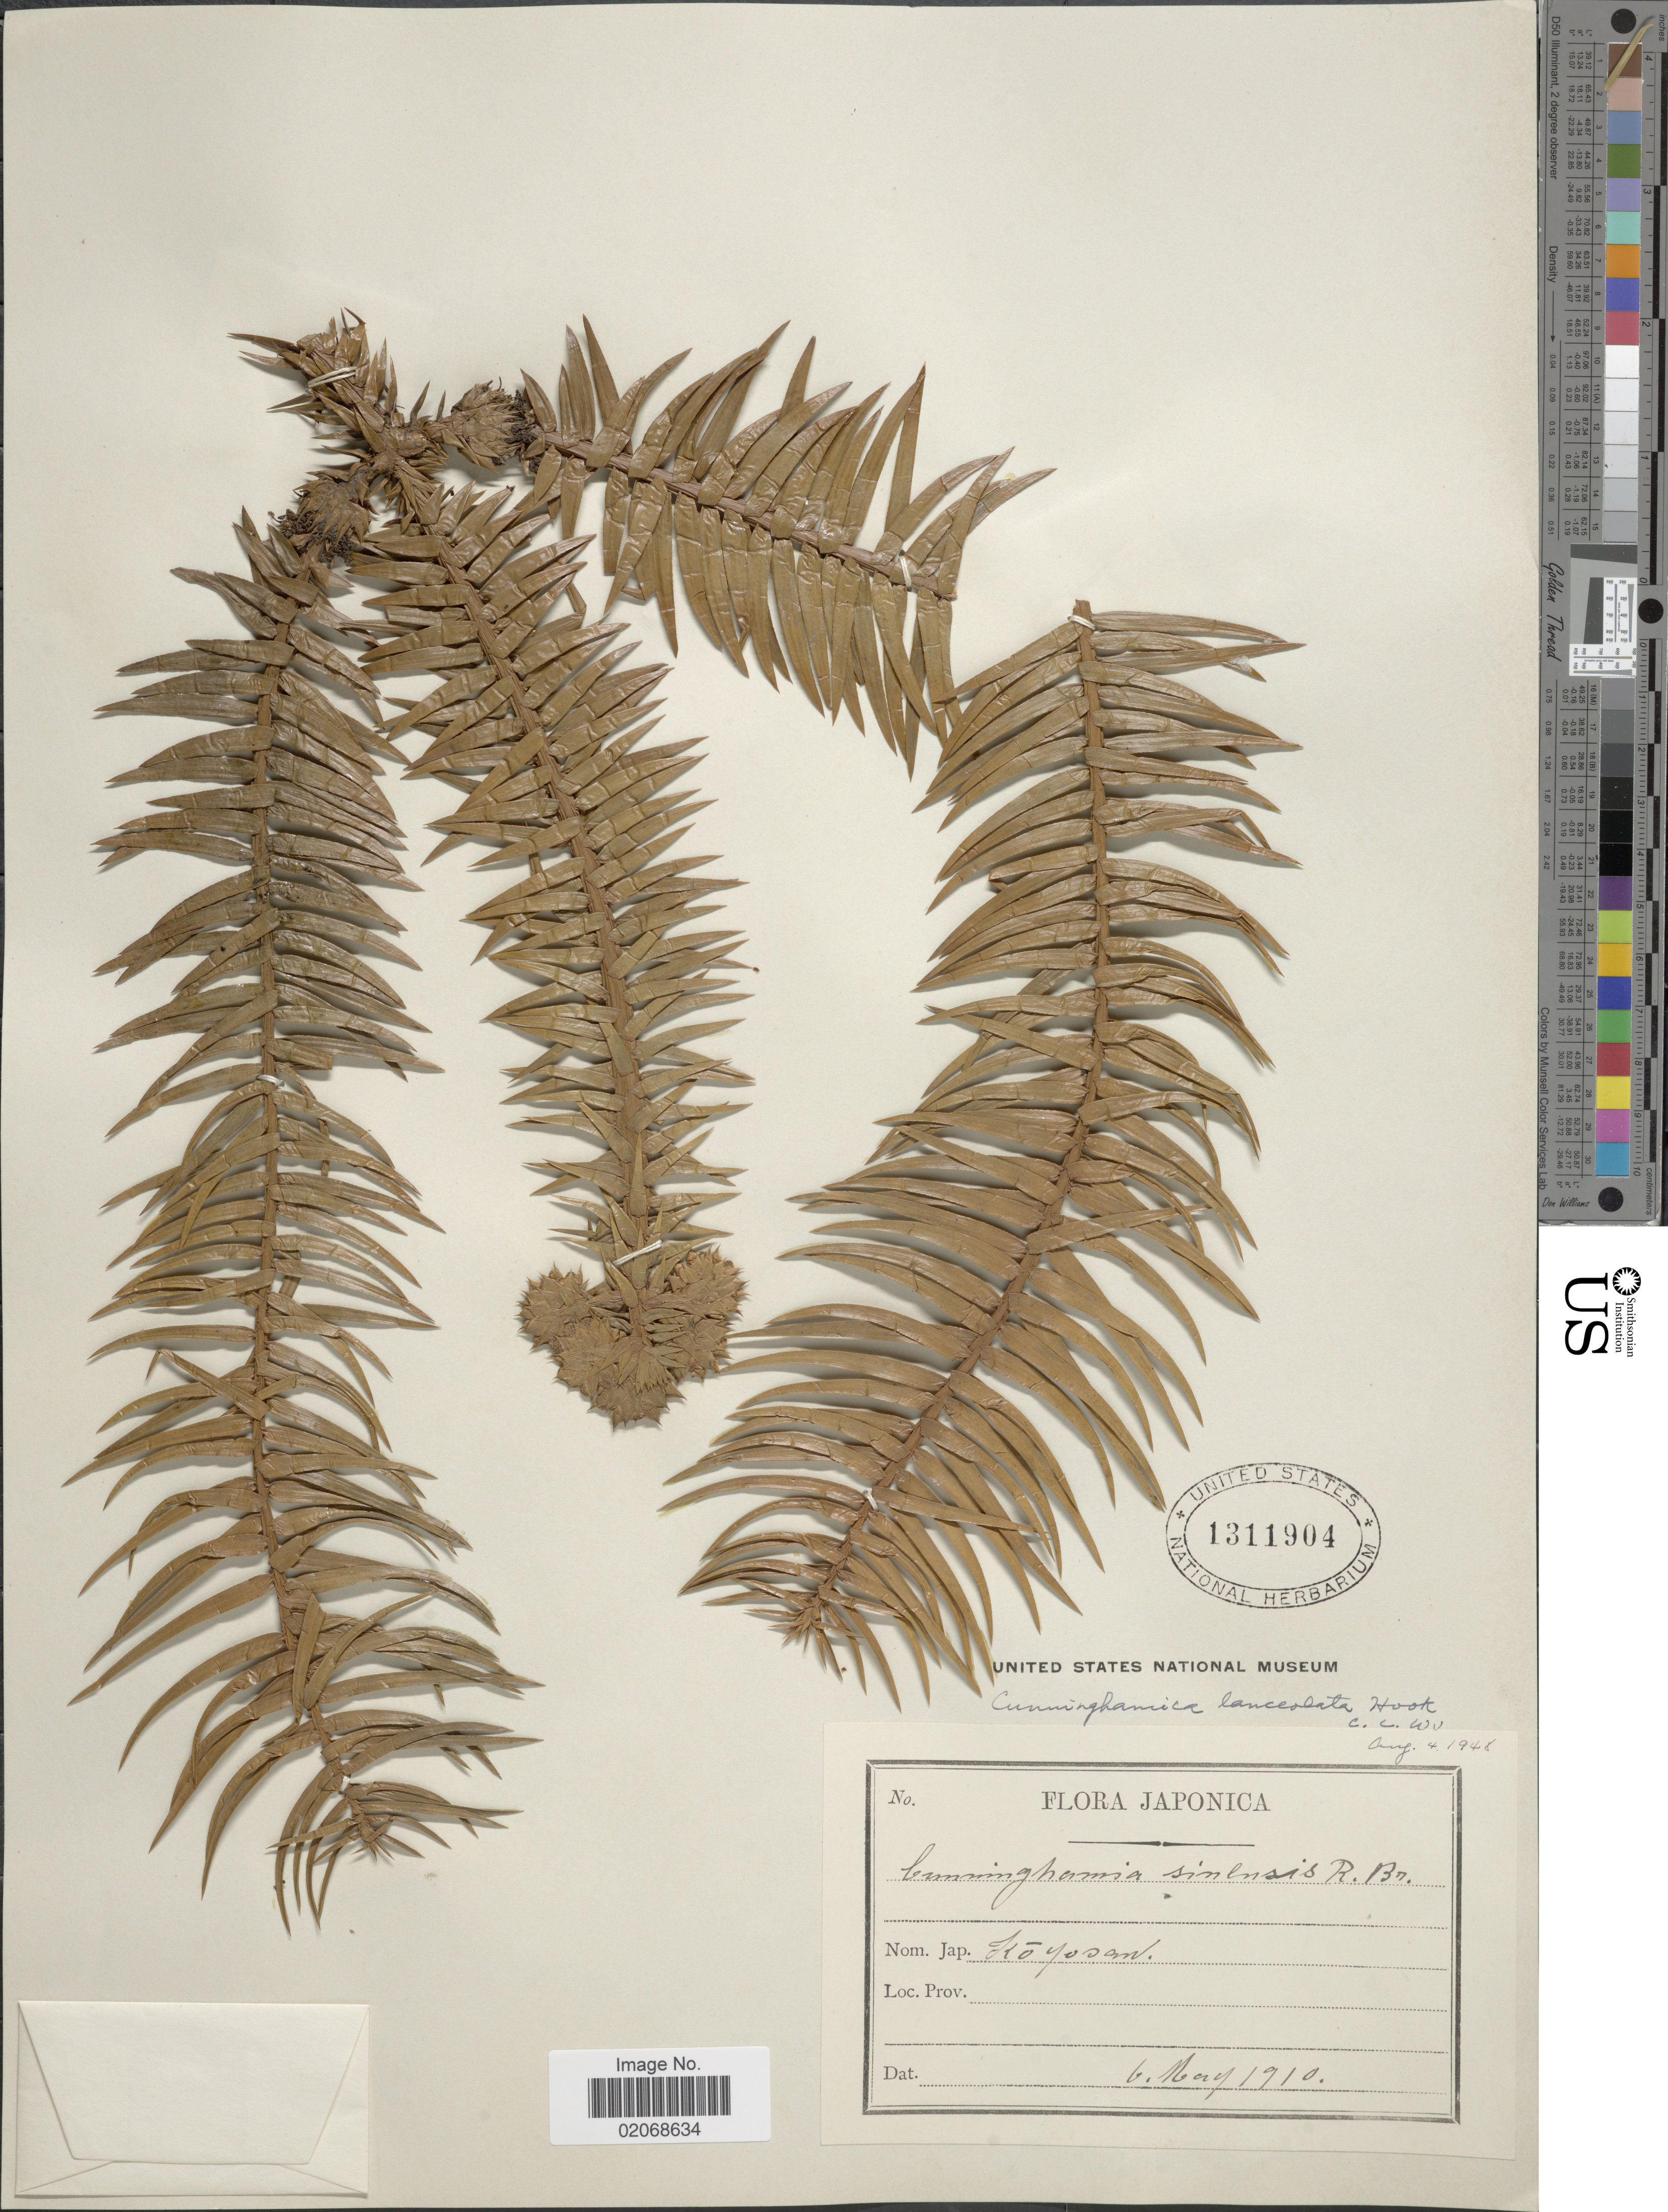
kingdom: Plantae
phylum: Tracheophyta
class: Pinopsida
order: Pinales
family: Cupressaceae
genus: Cunninghamia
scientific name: Cunninghamia lanceolata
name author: (Lamb.) Hook.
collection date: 1910-05-06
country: Japan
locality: Koyasan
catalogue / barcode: US 1311904